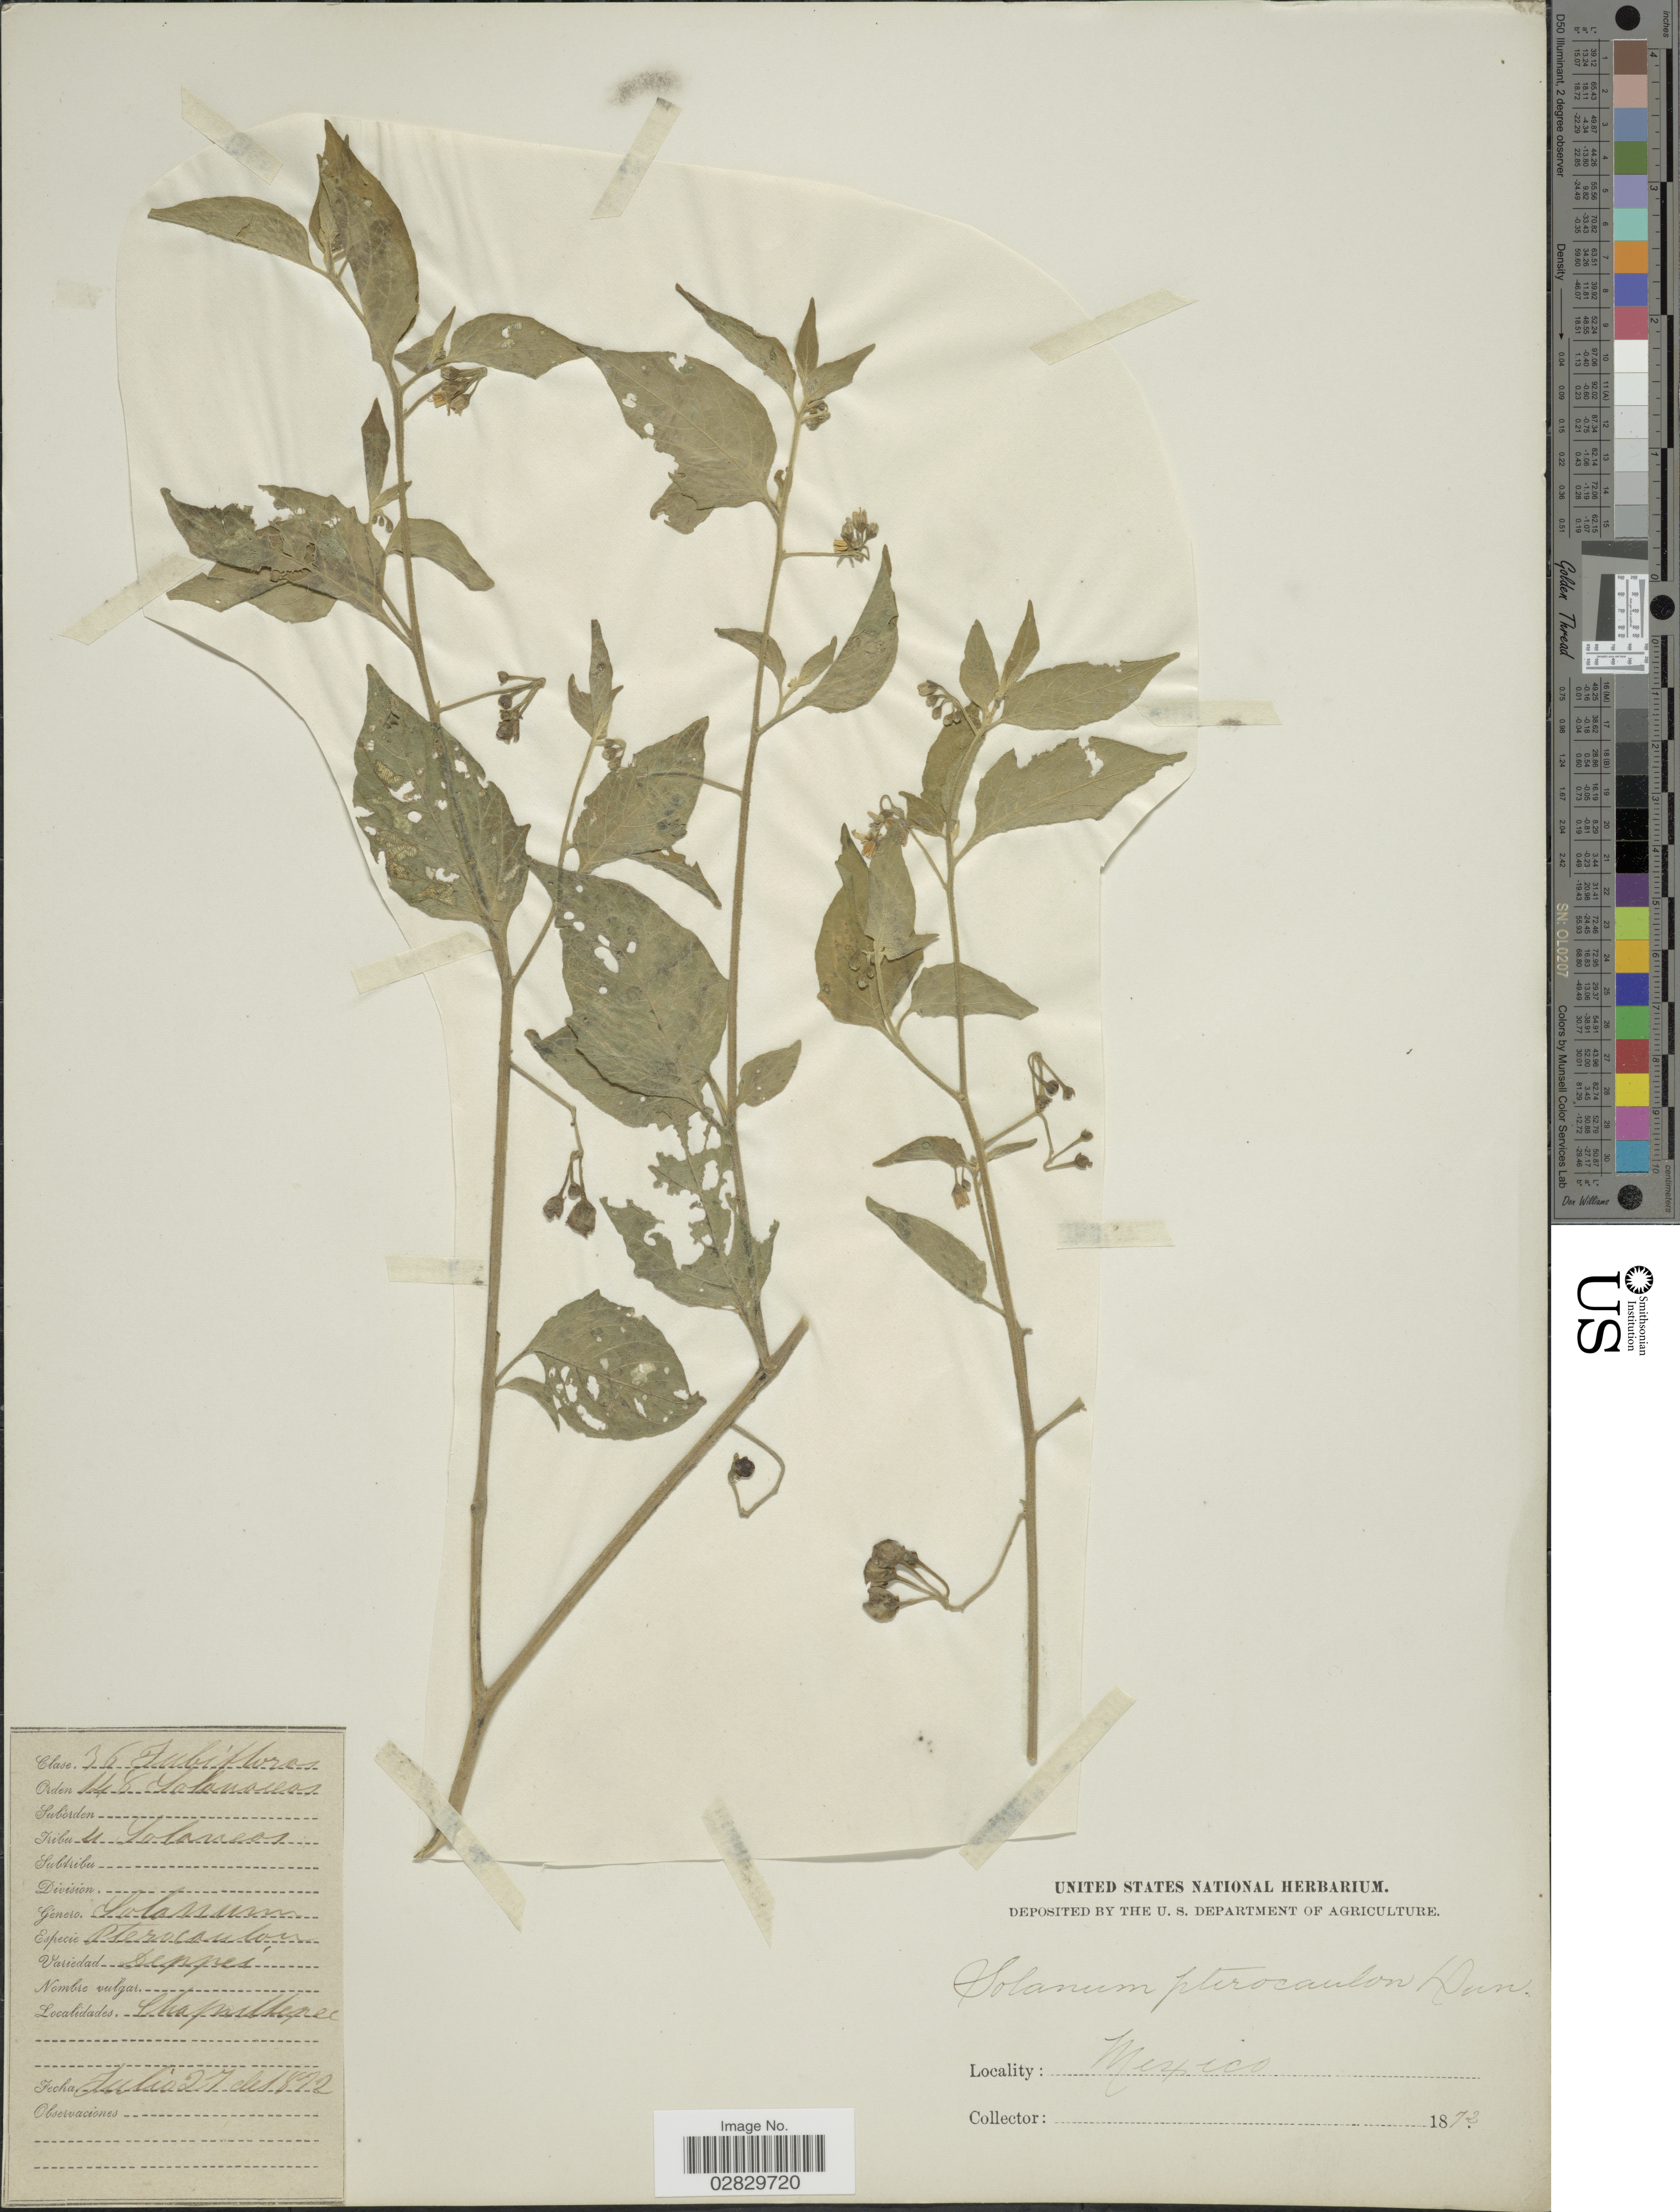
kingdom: Plantae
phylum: Tracheophyta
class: Magnoliopsida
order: Solanales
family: Solanaceae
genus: Solanum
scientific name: Solanum nigrescens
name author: M. Martens & Galeotti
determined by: Knapp, S. D.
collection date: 1872-07-27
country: Mexico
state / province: México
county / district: Chapultepec